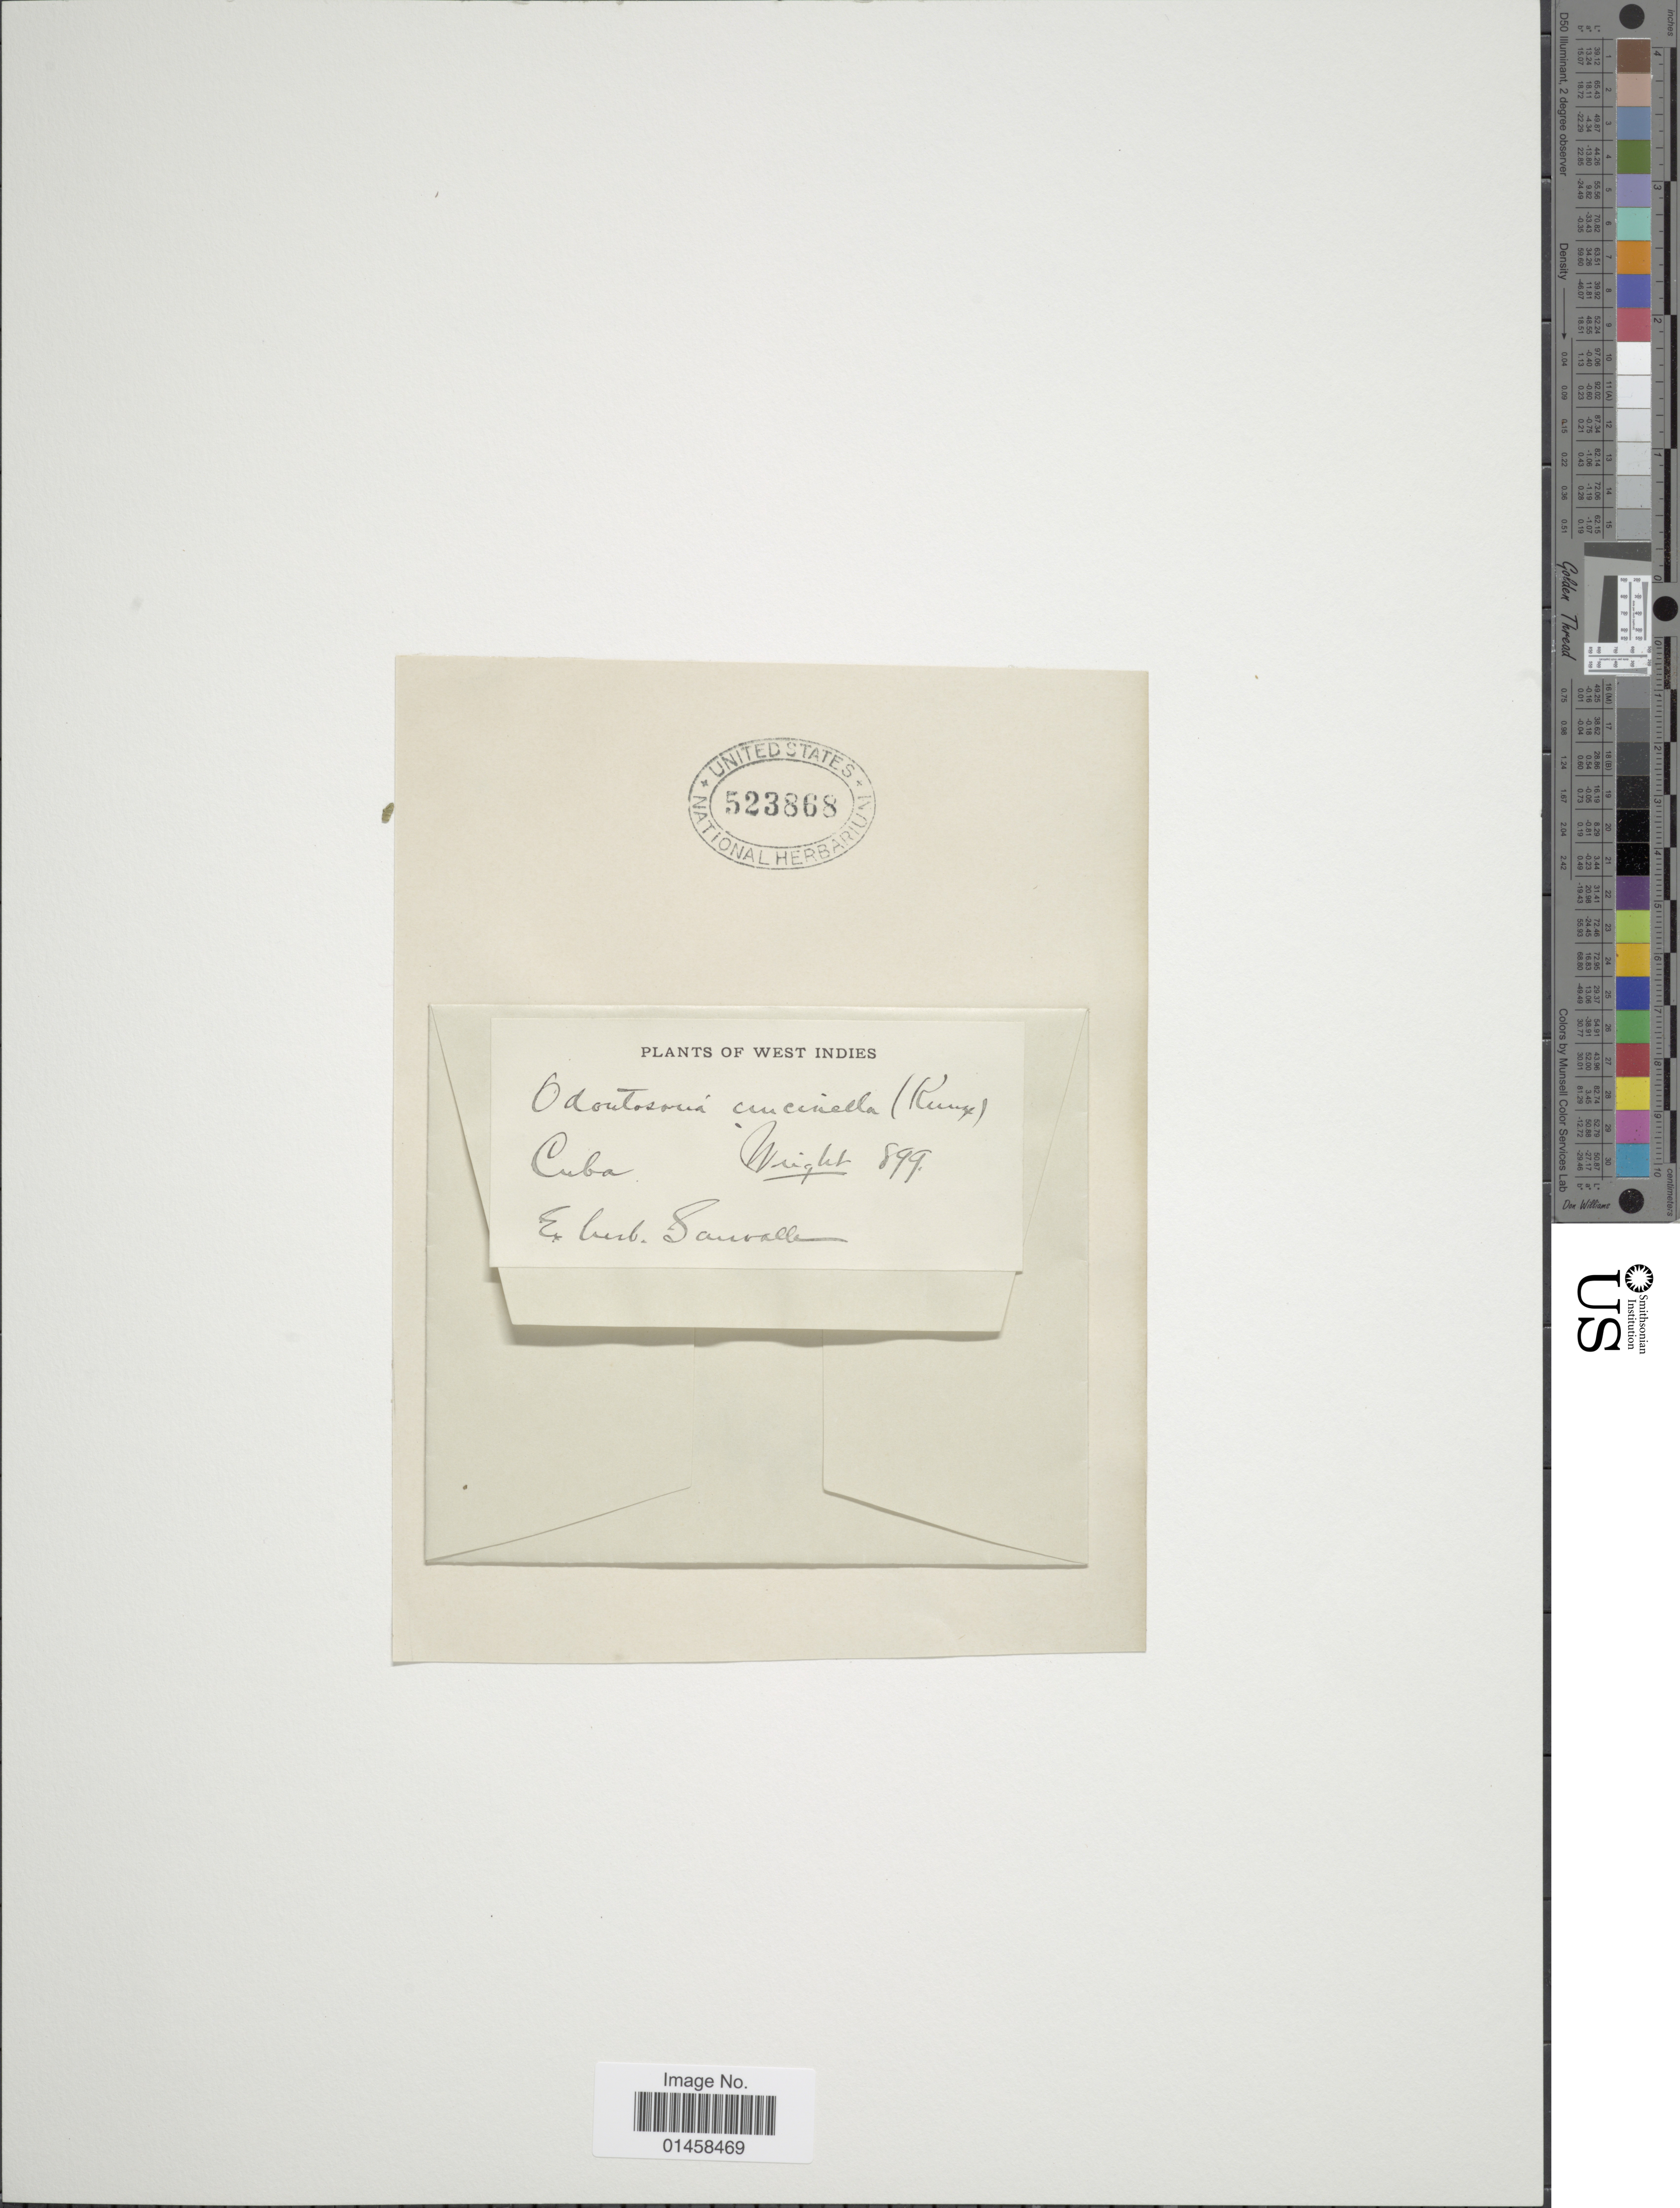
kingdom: Plantae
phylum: Tracheophyta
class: Polypodiopsida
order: Polypodiales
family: Lindsaeaceae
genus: Odontosoria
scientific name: Odontosoria scandens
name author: (Desv.) C. Chr.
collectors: Wright, --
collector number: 899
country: Cuba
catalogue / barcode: US 523868